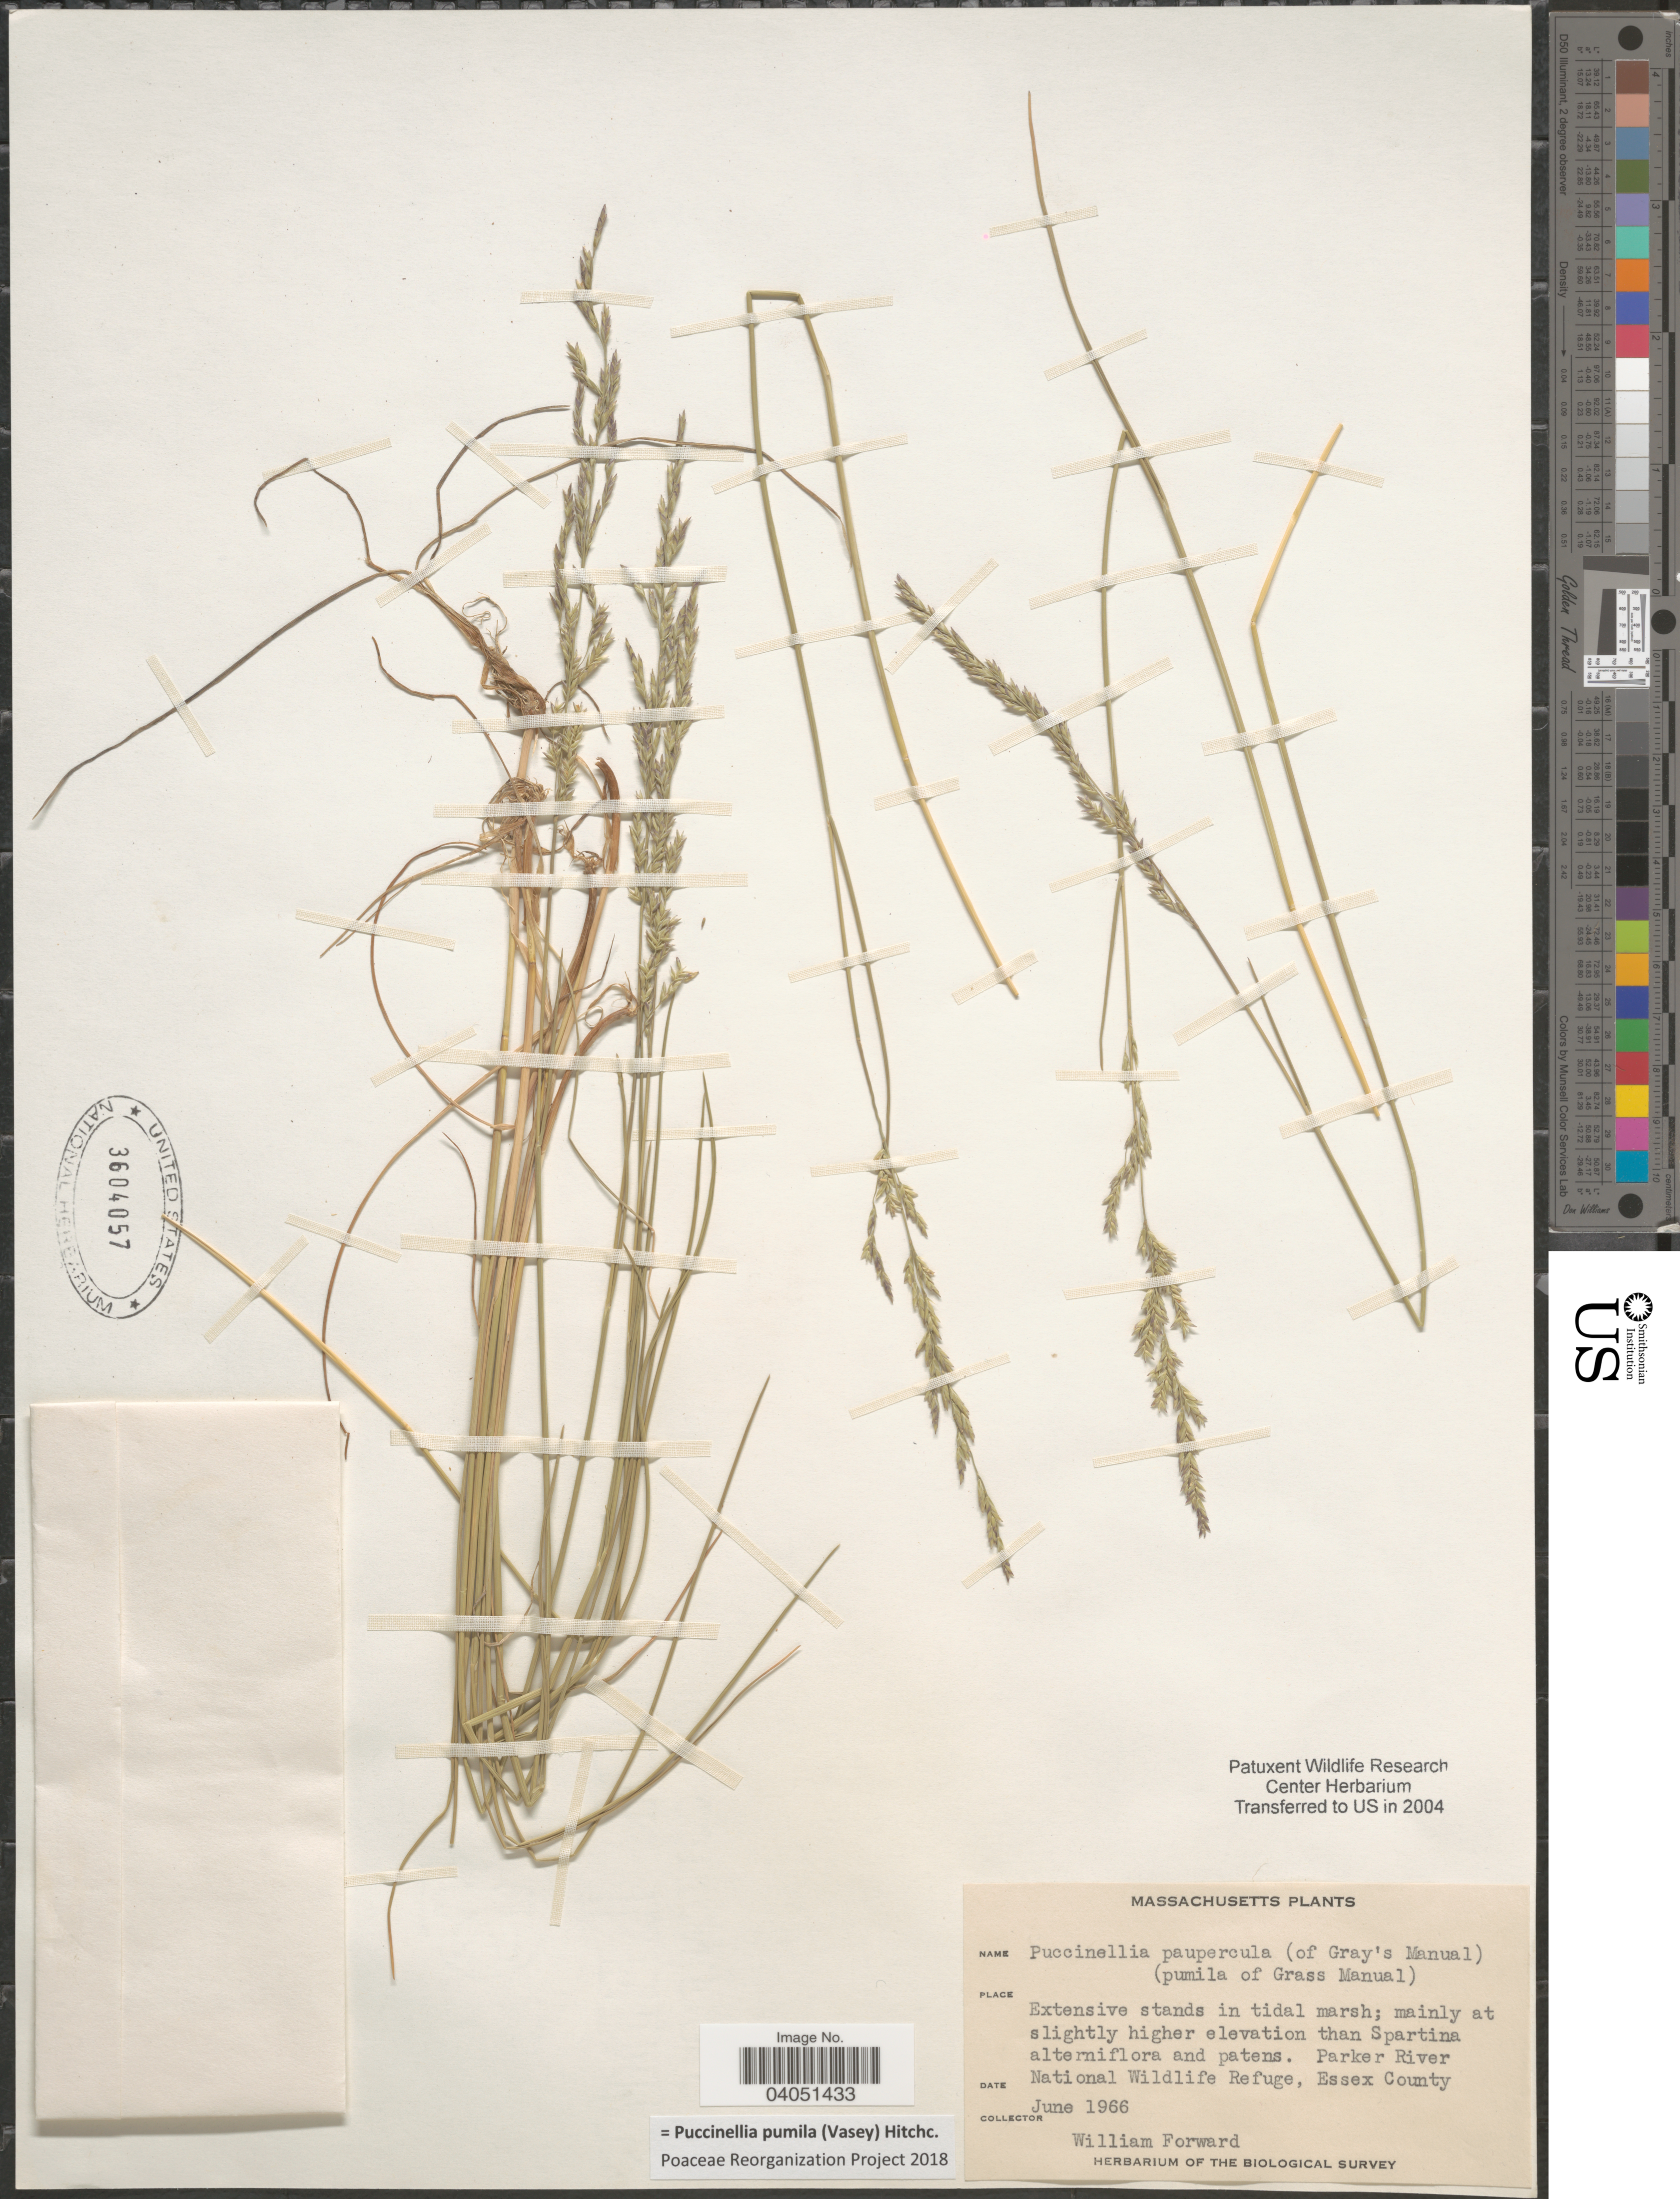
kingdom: Plantae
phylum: Tracheophyta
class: Liliopsida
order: Poales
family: Poaceae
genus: Puccinellia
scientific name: Puccinellia pumila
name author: (Vasey) Hitchc.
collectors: B. Forward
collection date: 1966-06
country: United States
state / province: Massachusetts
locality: Parker River National Wildlife Refuge, Essex County.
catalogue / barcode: US 3604057